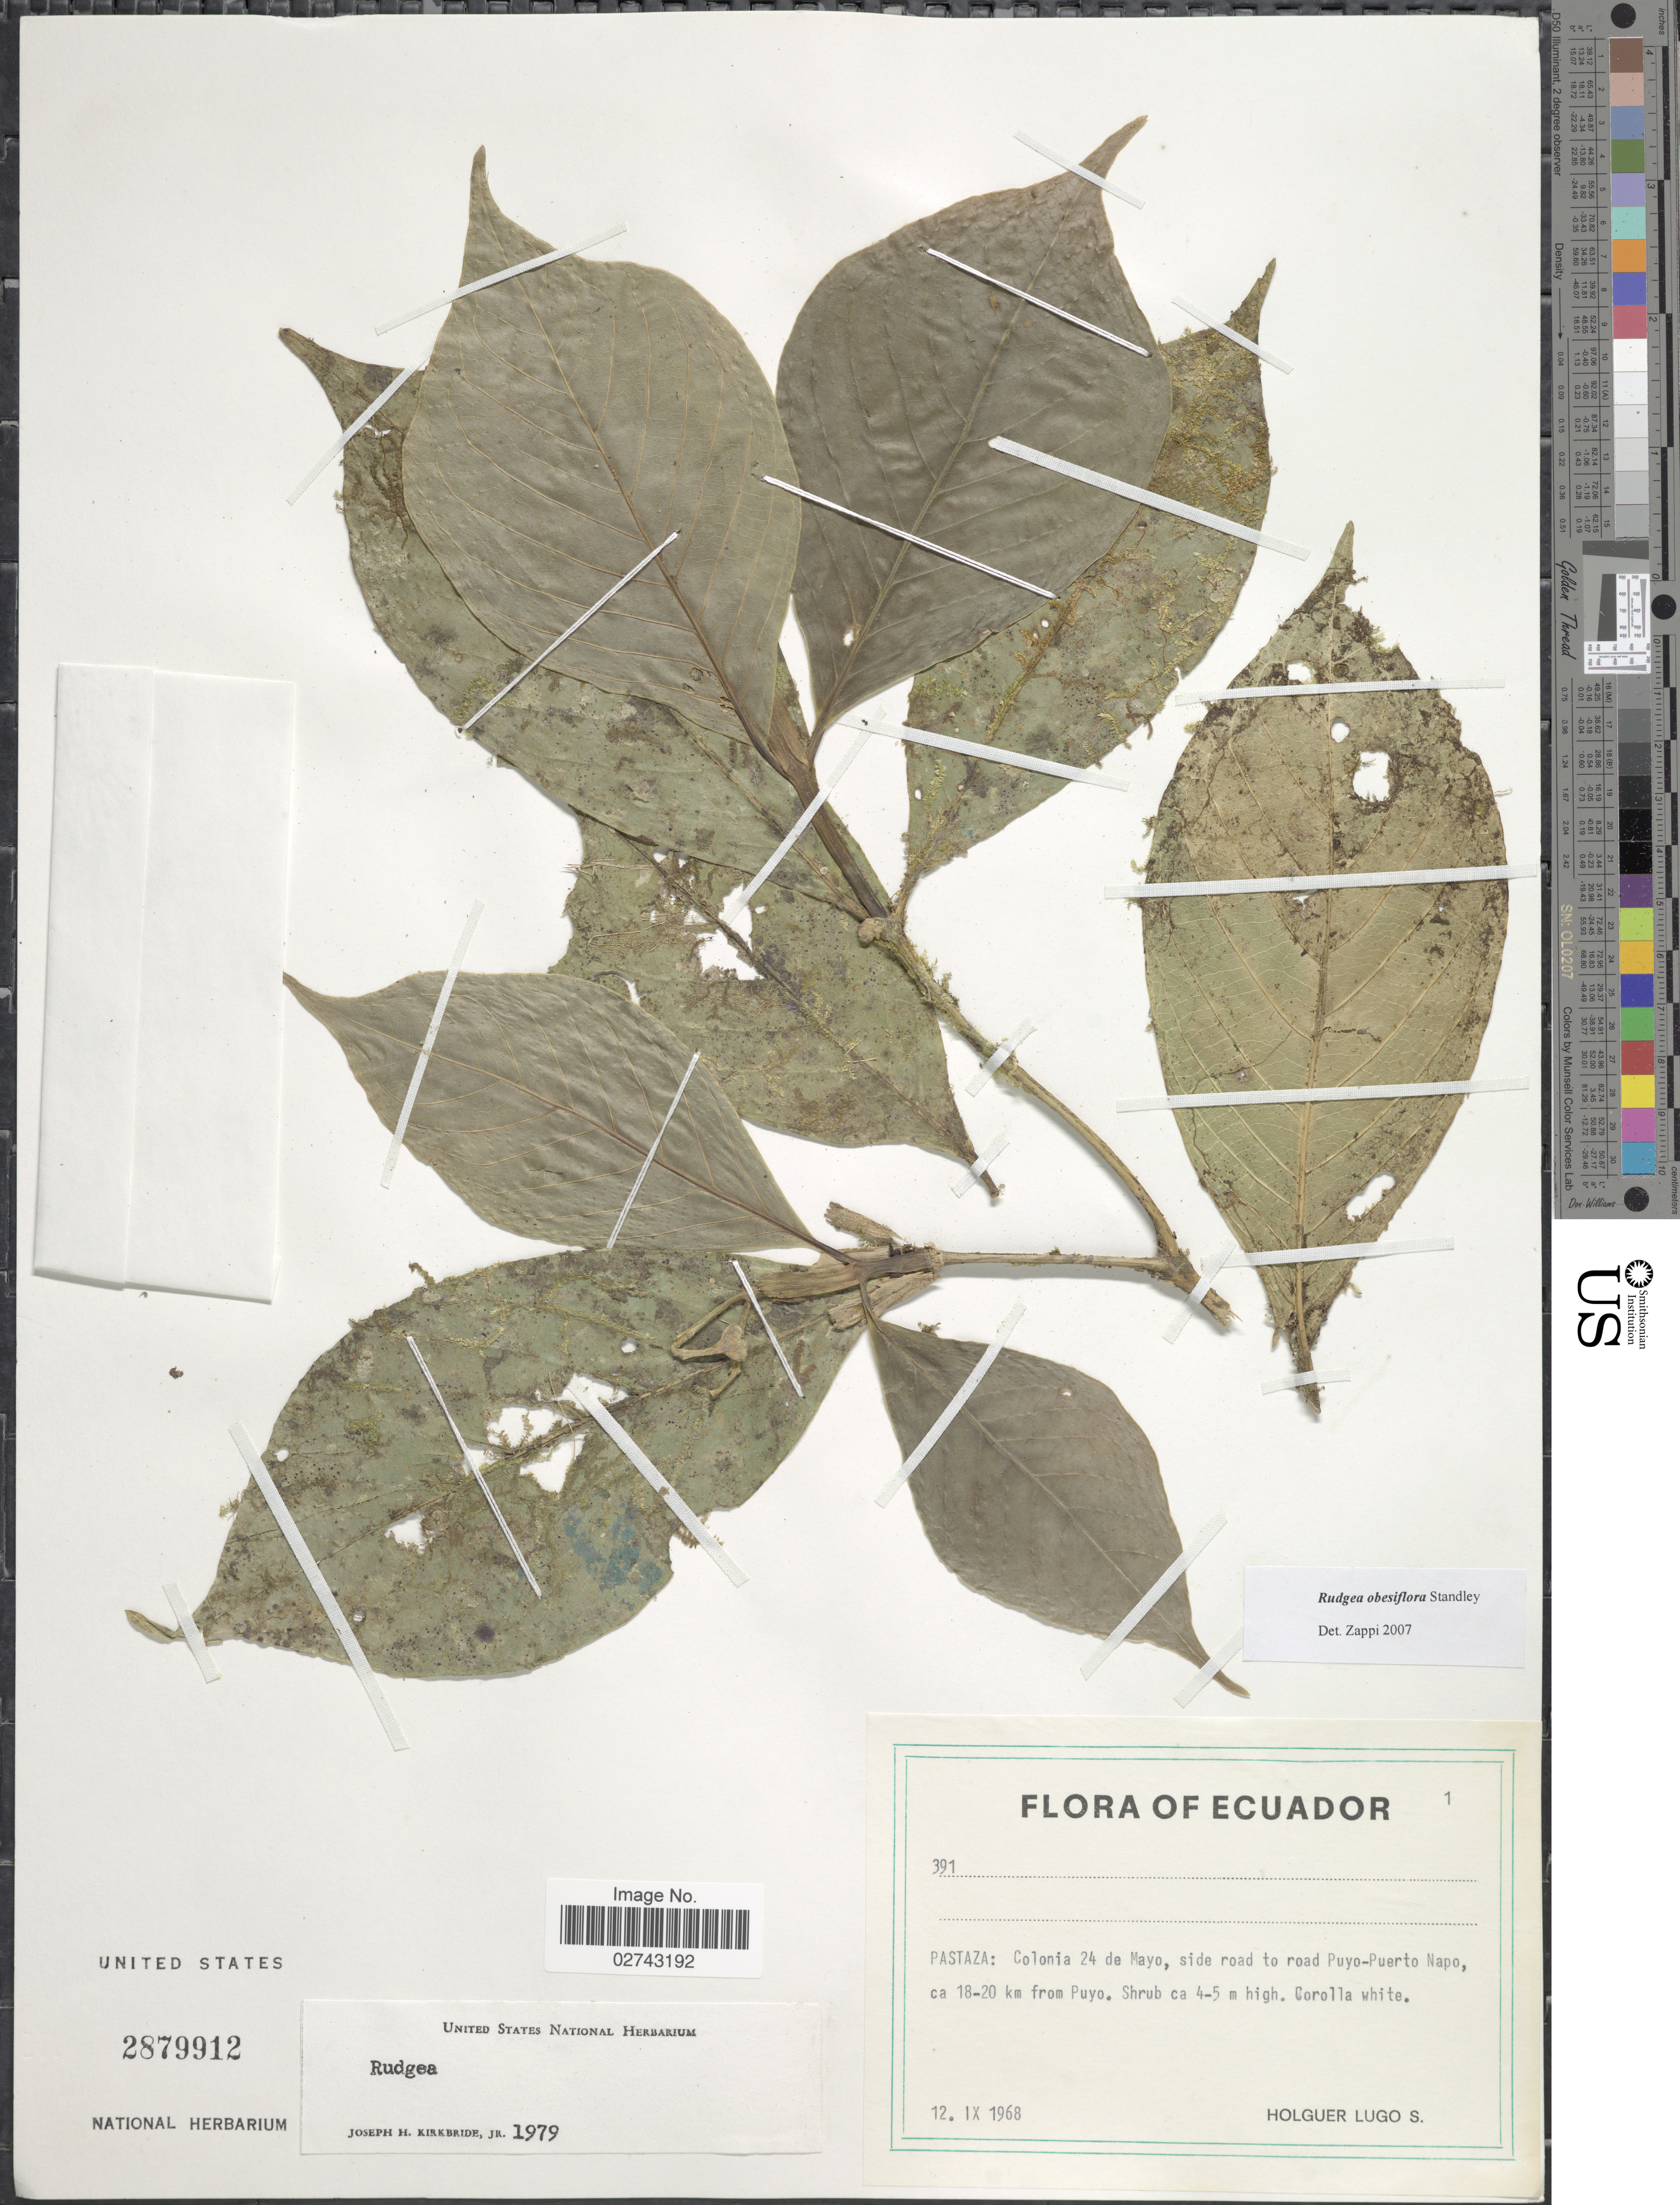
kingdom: Plantae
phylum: Tracheophyta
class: Magnoliopsida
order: Gentianales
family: Rubiaceae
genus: Rudgea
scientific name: Rudgea obesiflora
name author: Standl.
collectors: H. Lugo S.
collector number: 391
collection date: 1968-09-12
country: Ecuador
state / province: Pastaza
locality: Colonia 24 de Mayo, side road to road Puyo-Puerto Napo, ca. 18-20 km from Puyo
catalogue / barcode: US 2879912